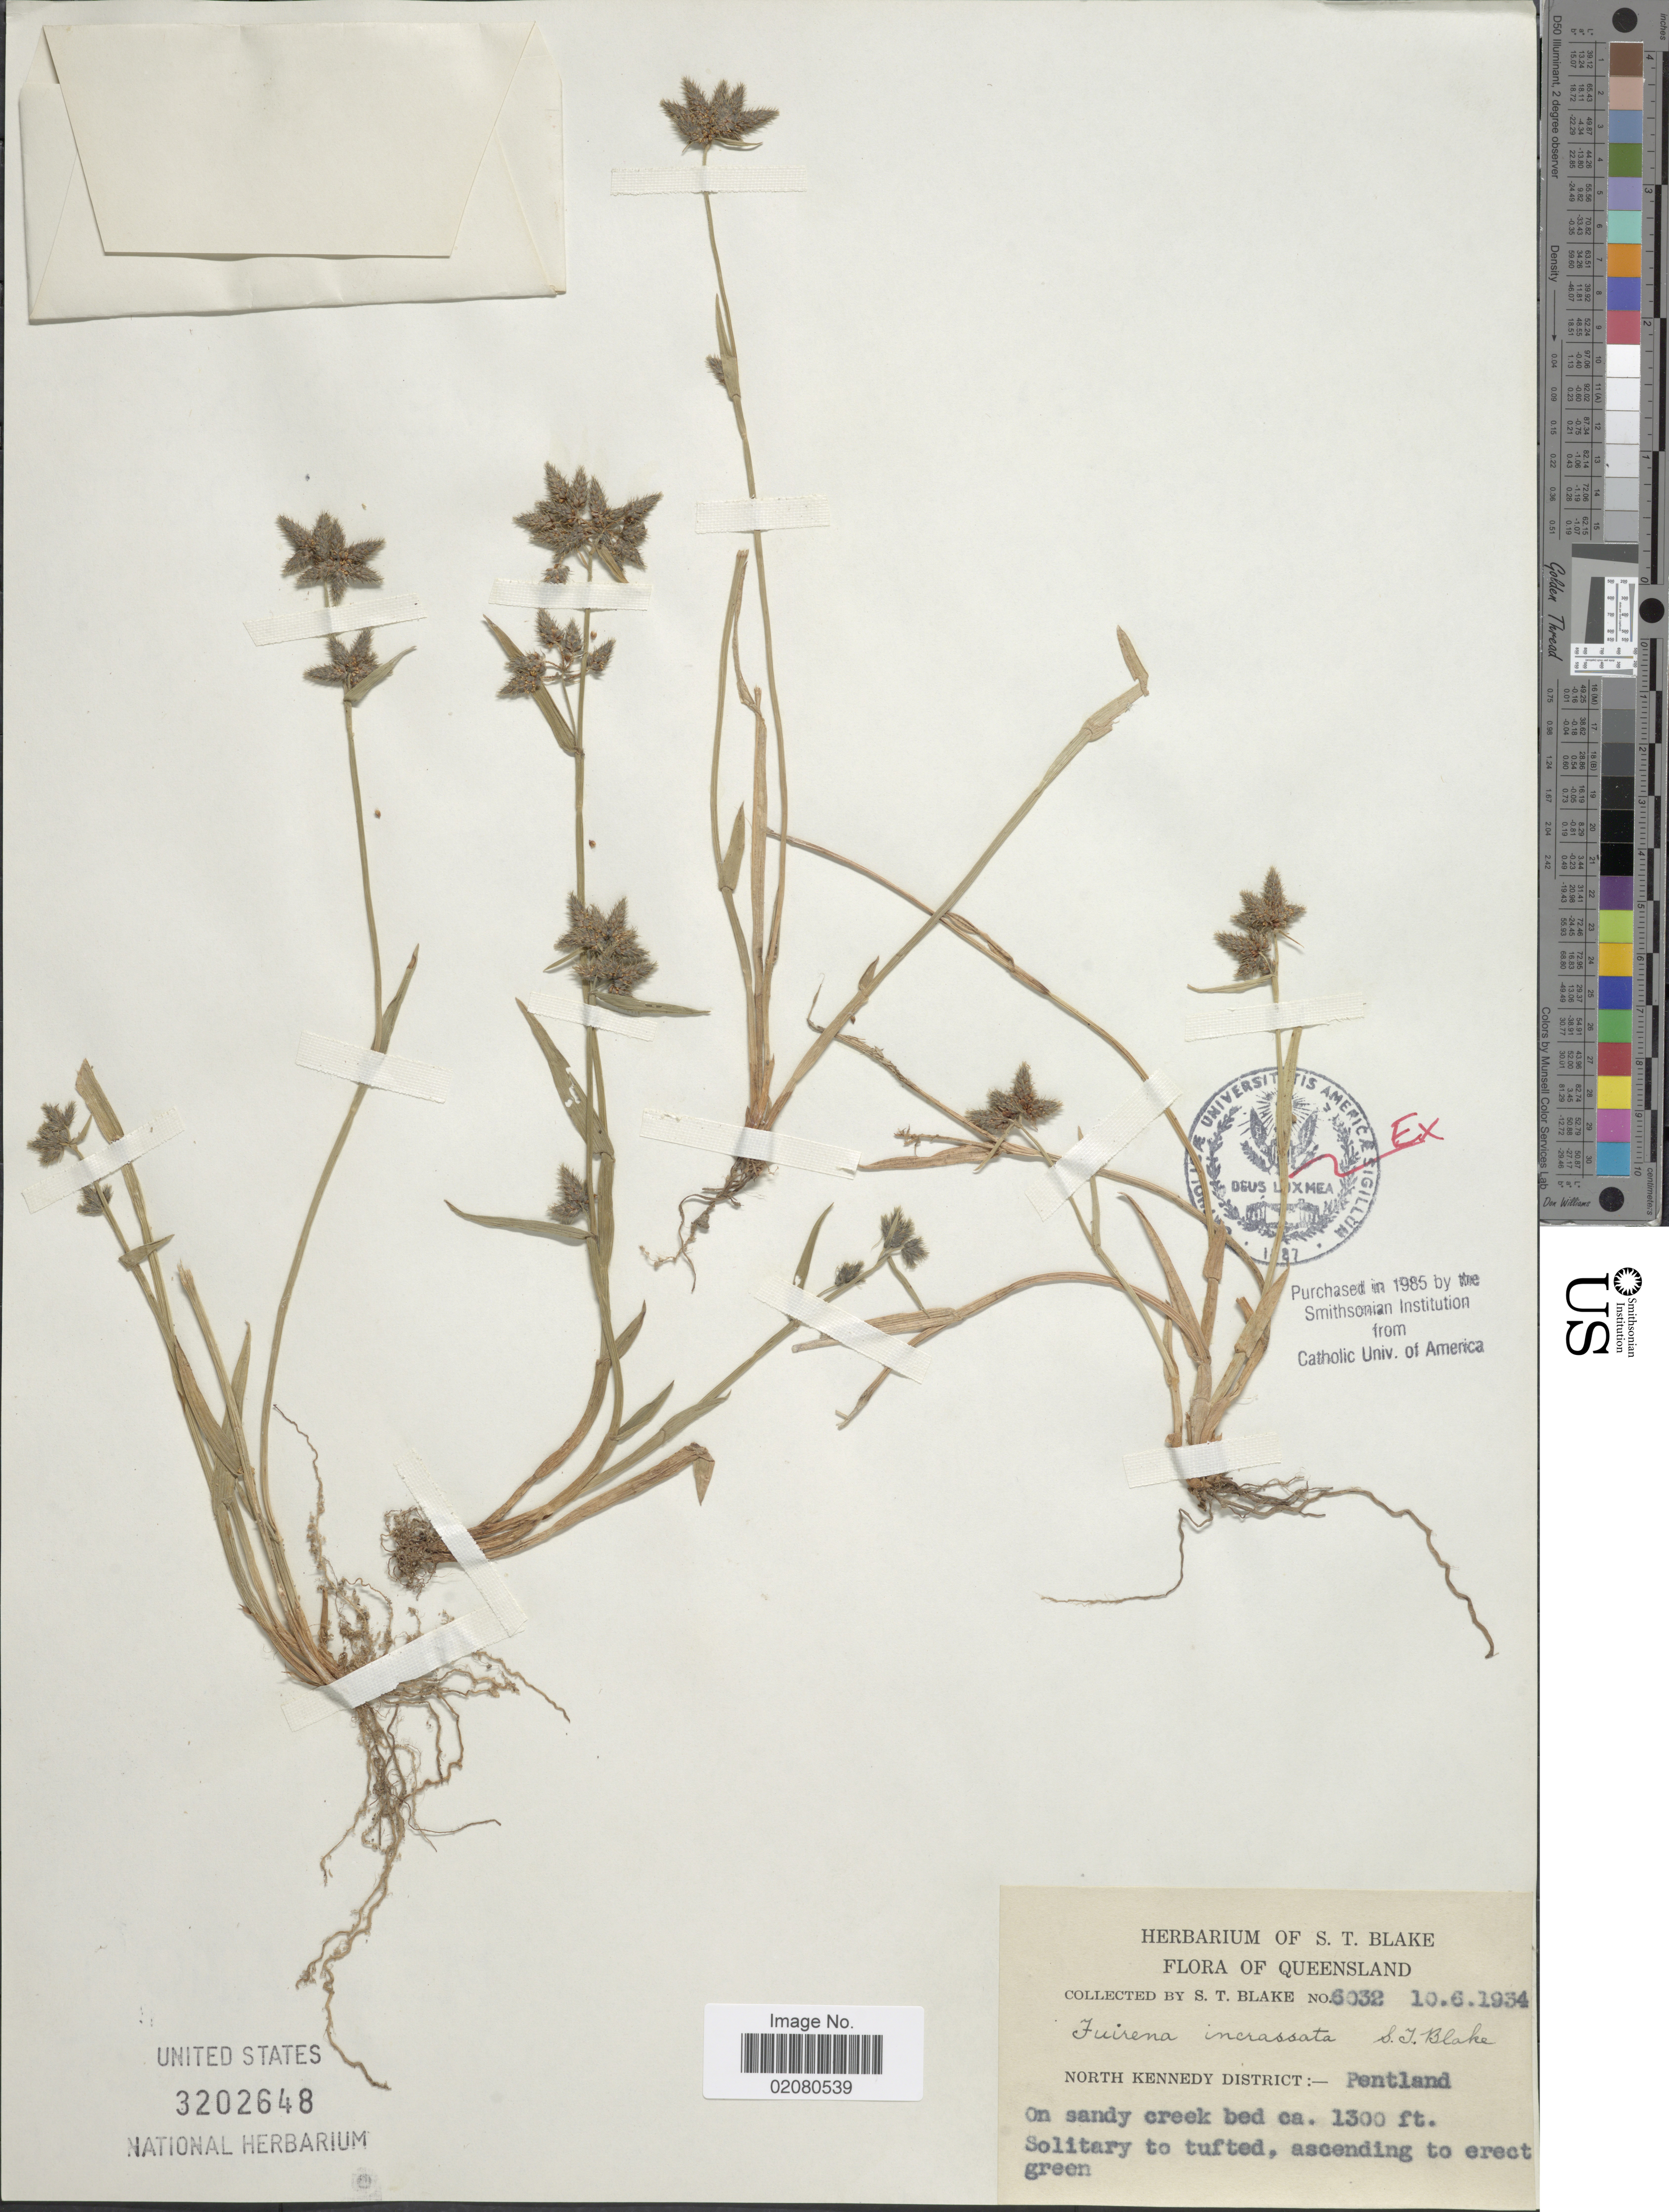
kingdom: Plantae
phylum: Tracheophyta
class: Liliopsida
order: Poales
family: Cyperaceae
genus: Fuirena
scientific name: Fuirena incrassata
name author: S.T. Blake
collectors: S. T. Blake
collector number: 6032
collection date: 1934-06-10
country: Australia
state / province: Queensland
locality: North Kennedy District: Pentland, on a sandy creek bed.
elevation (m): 396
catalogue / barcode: US 3202648